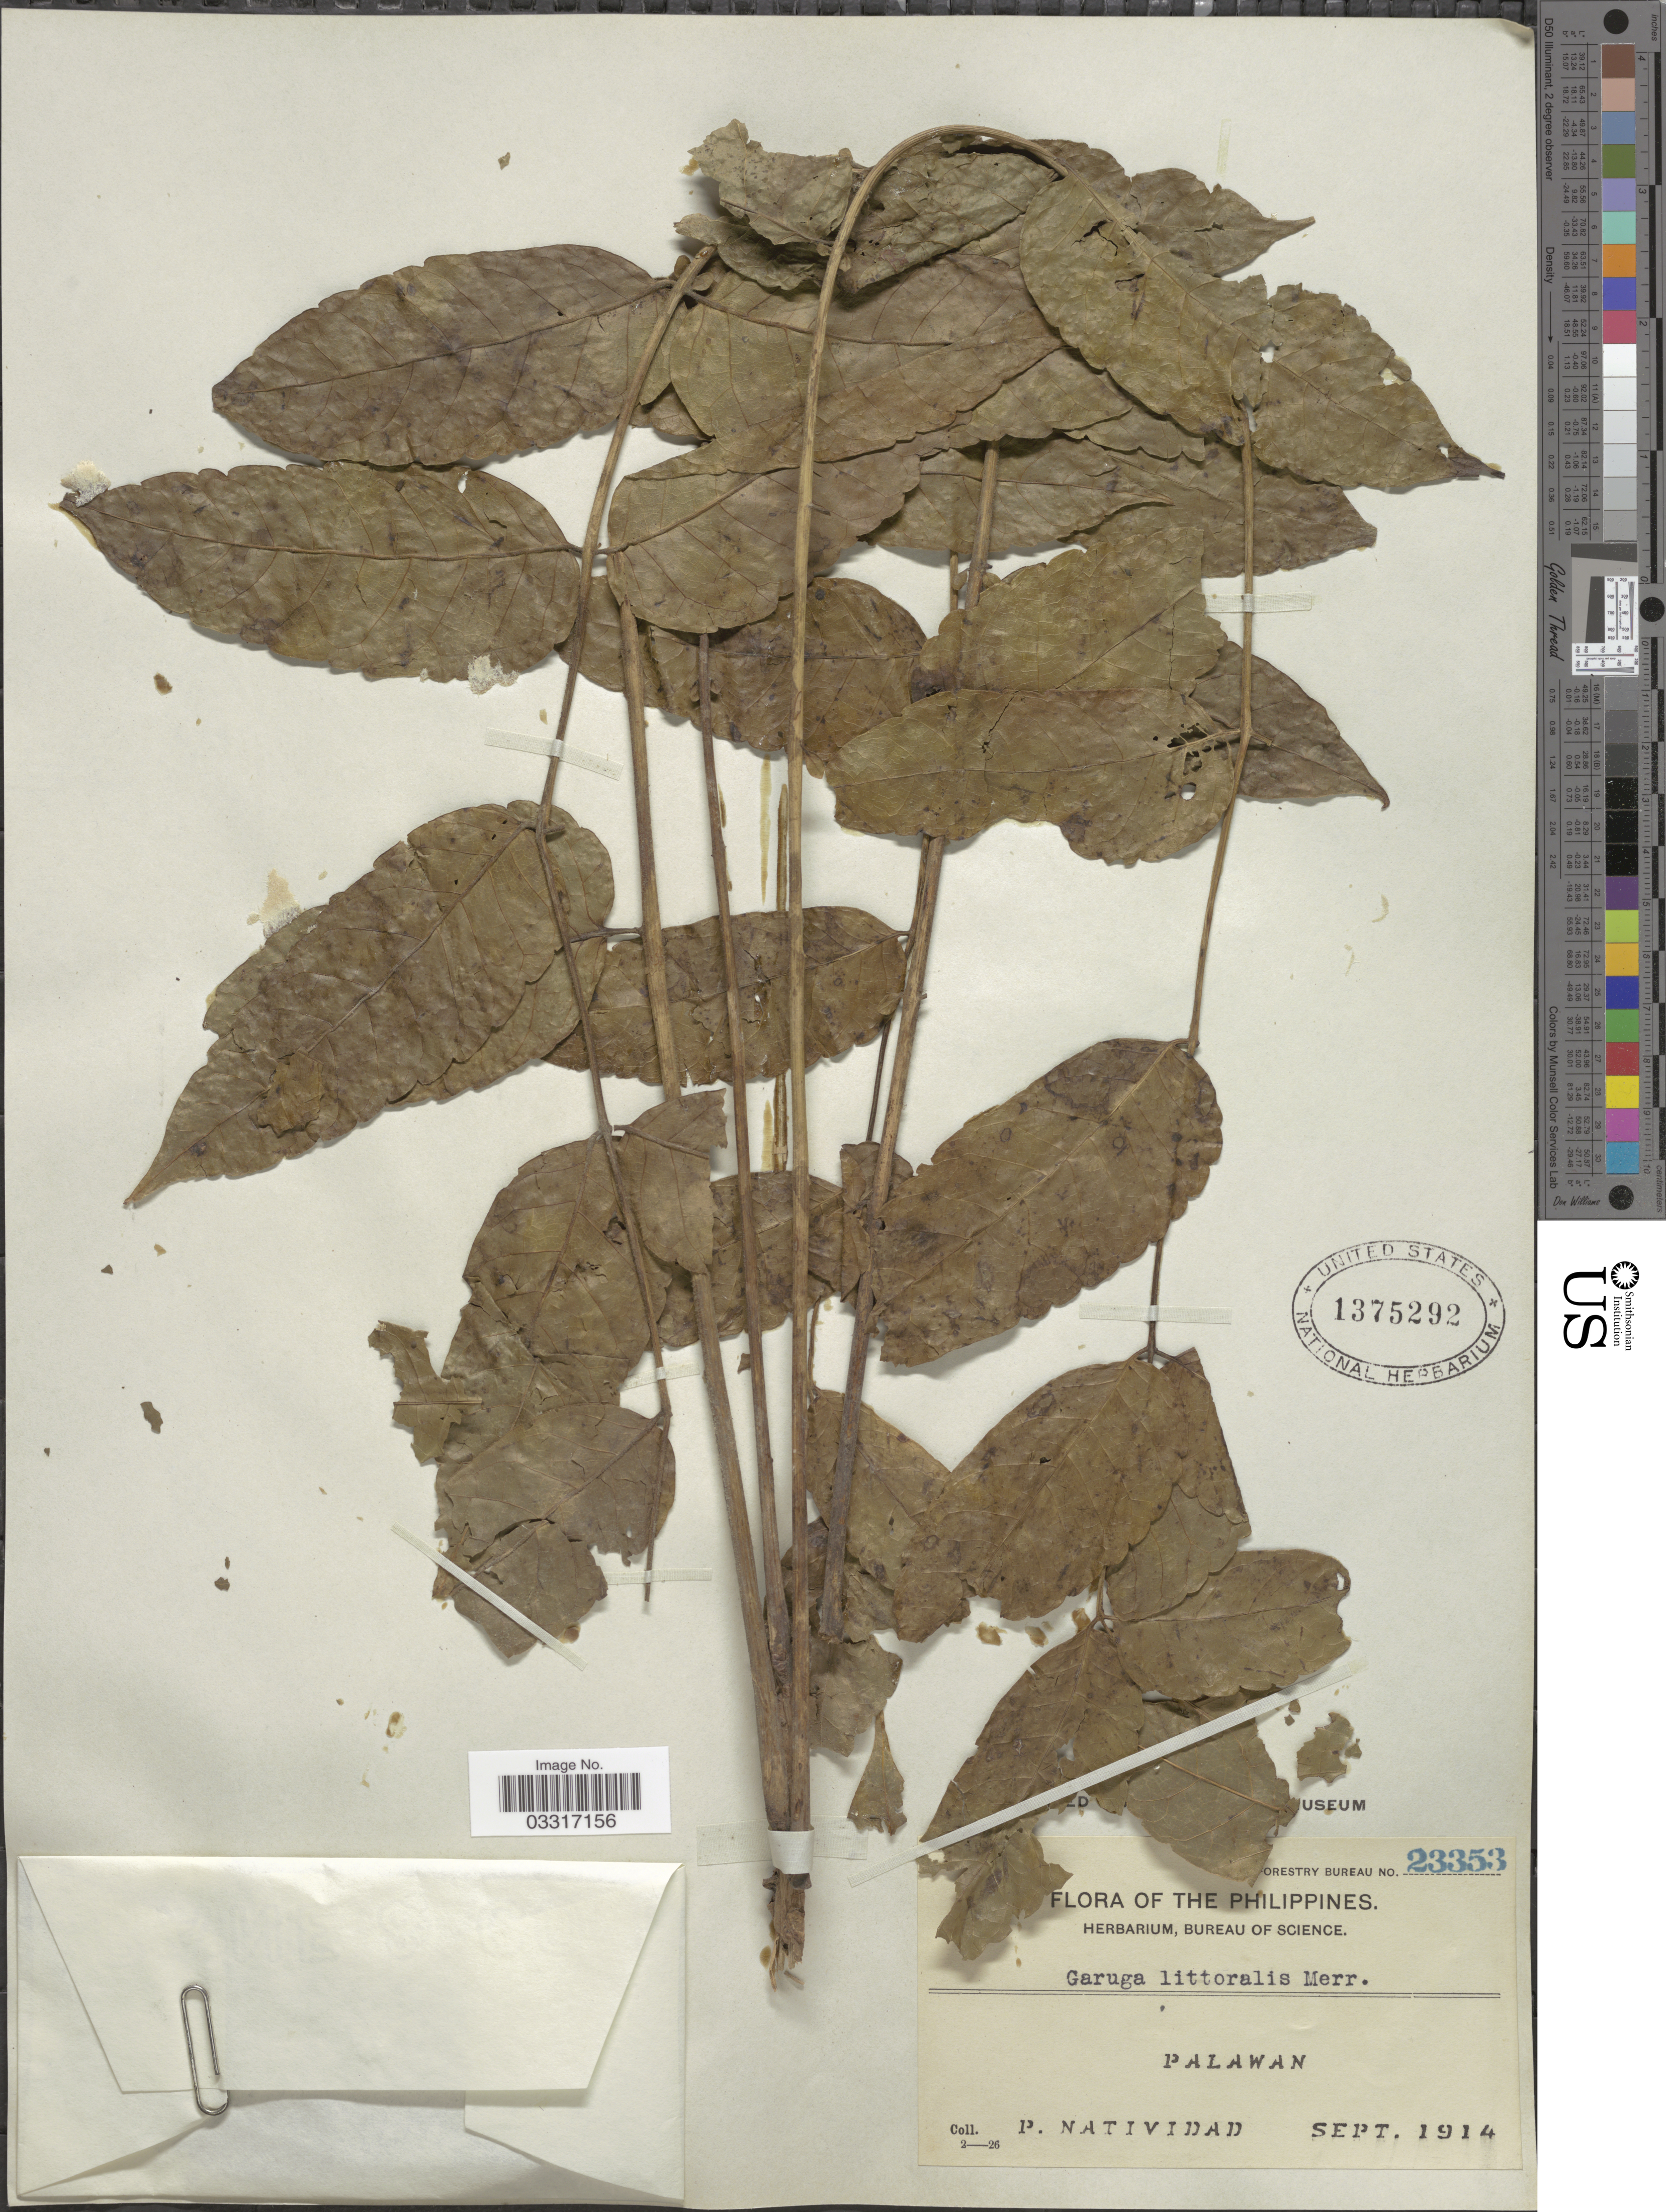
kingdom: Plantae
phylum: Tracheophyta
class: Magnoliopsida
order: Sapindales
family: Burseraceae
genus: Garuga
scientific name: Garuga littoralis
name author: Merr.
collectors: P. Natividad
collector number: Forestry Bureau 23353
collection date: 1914-09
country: Philippines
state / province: Mimaropa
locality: Palawan.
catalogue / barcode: US 1375292